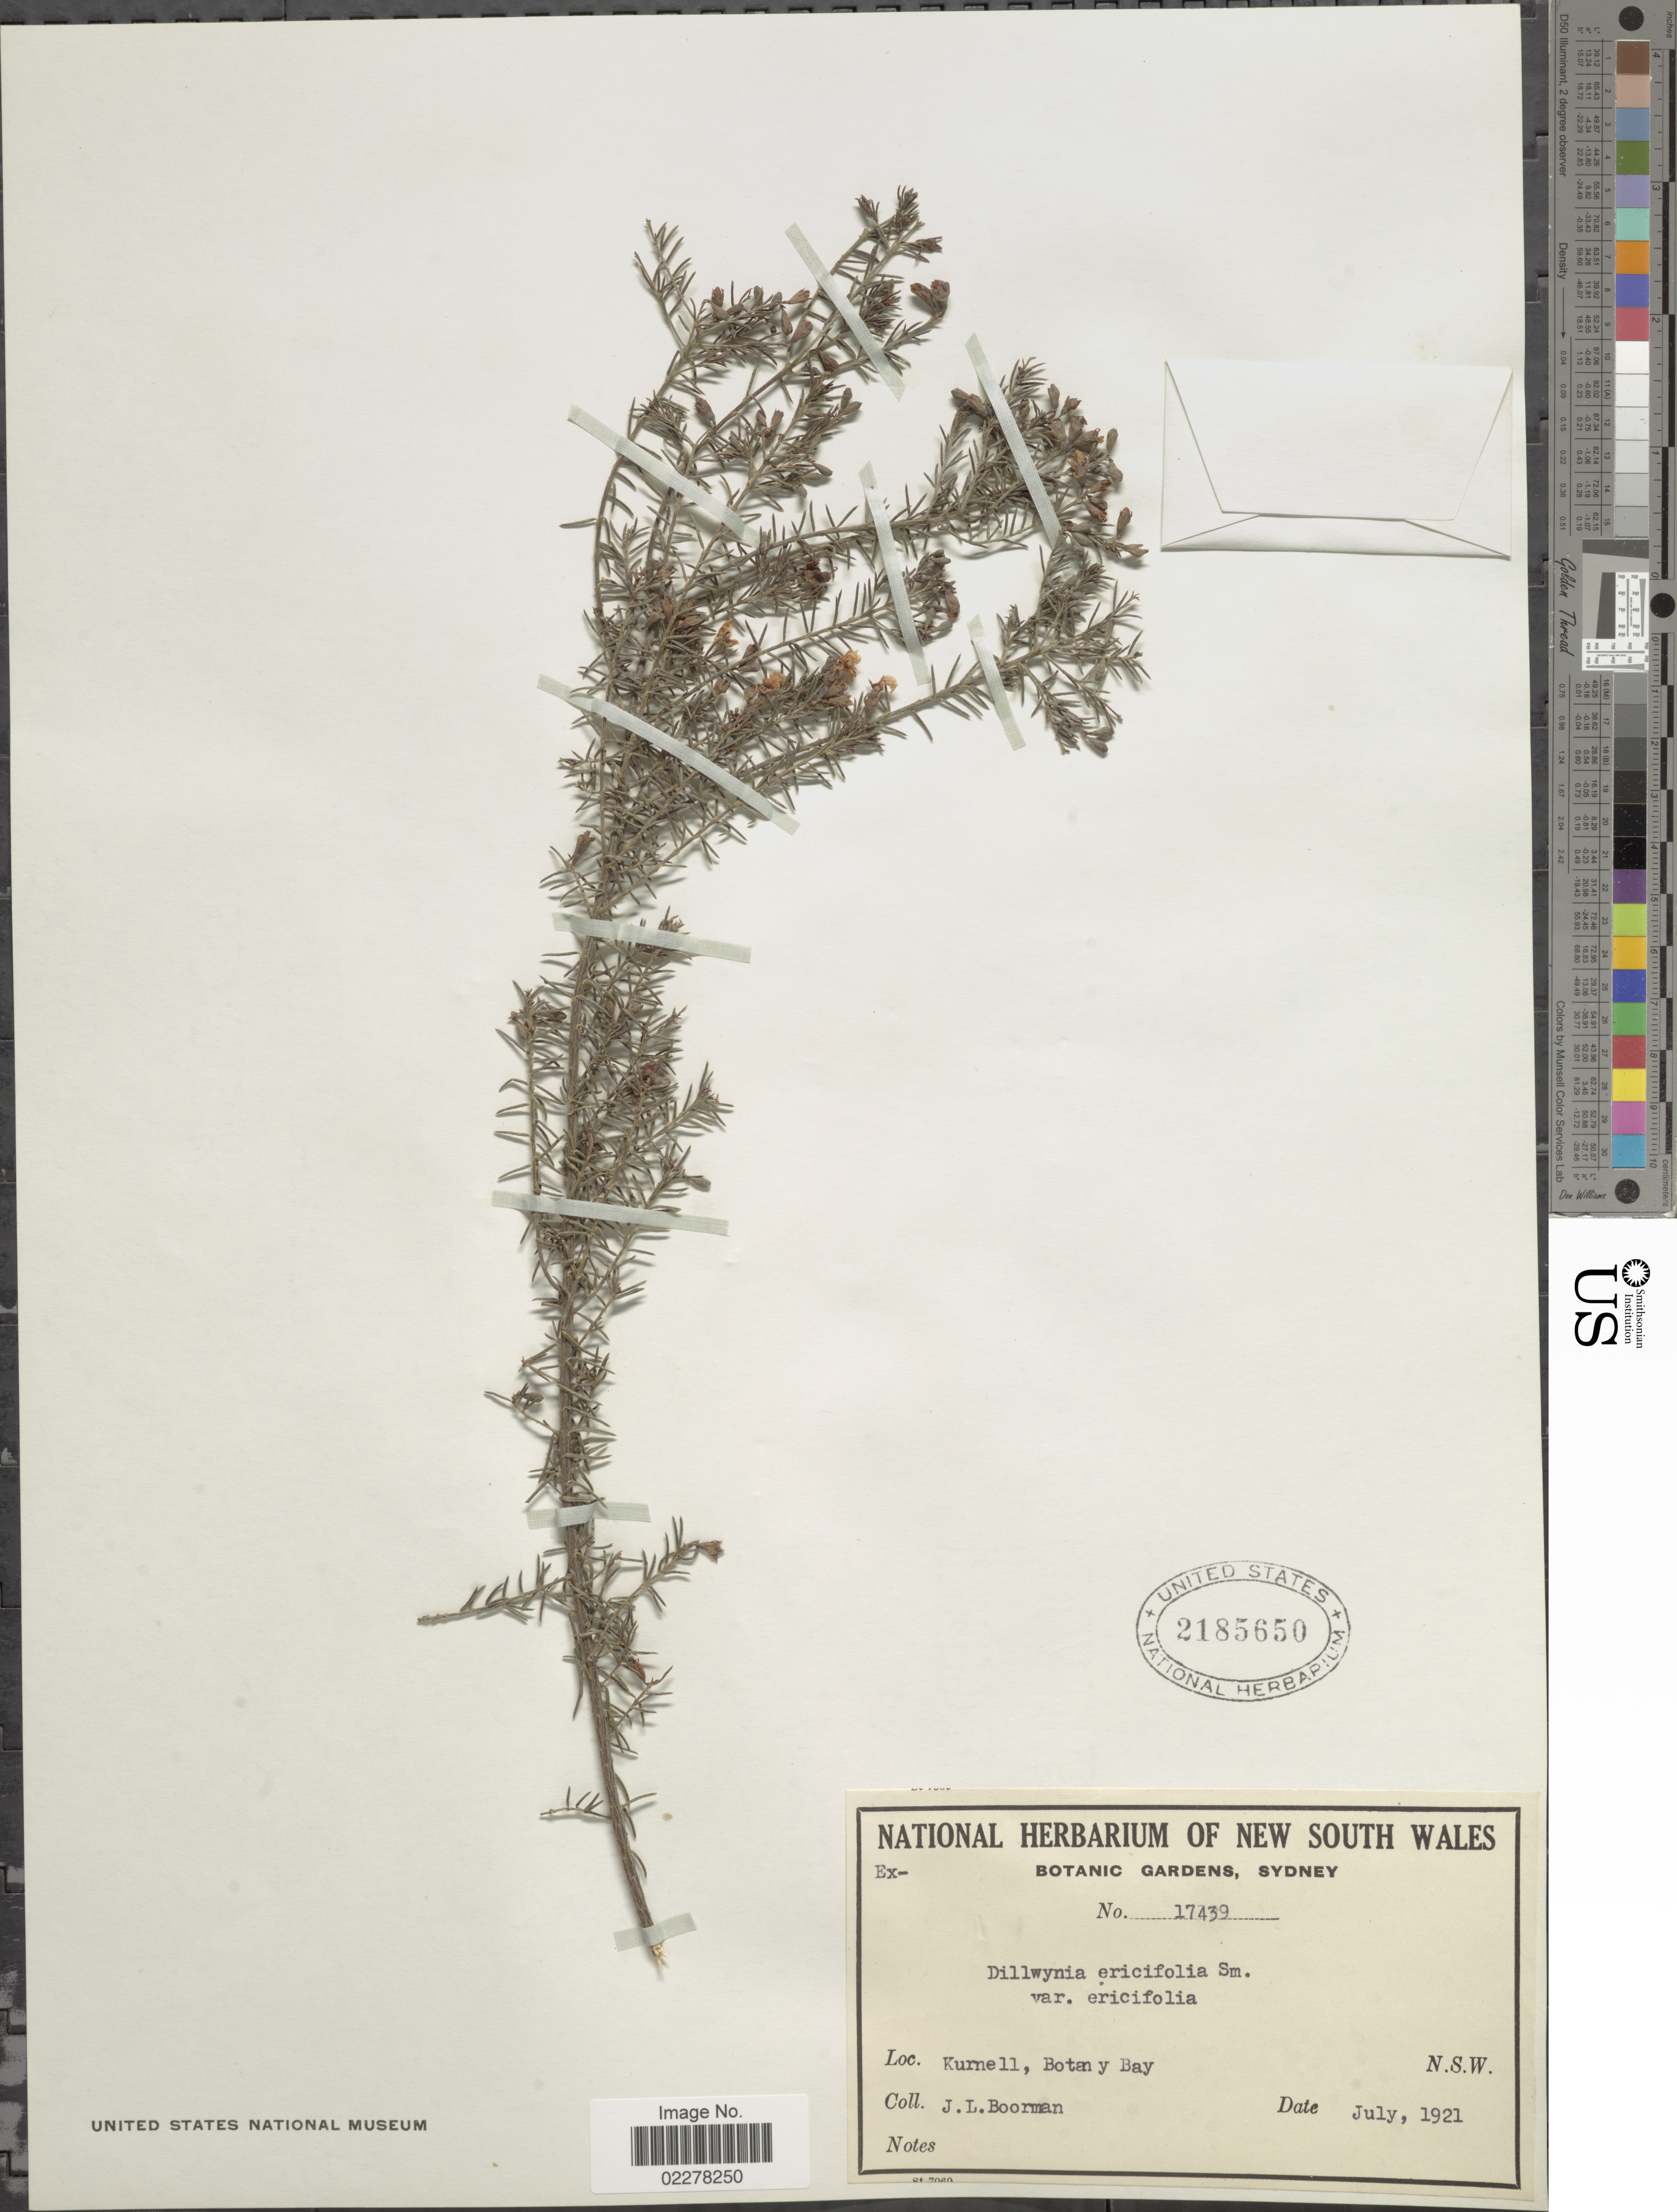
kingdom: Plantae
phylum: Tracheophyta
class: Magnoliopsida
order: Fabales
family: Fabaceae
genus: Dillwynia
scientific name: Dillwynia ericifolia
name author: Sm.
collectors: J. Boorman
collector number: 17439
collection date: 1921-07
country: Australia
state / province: New South Wales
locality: Kurnell, Botany Bay. N.S.W.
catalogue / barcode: US 2185650